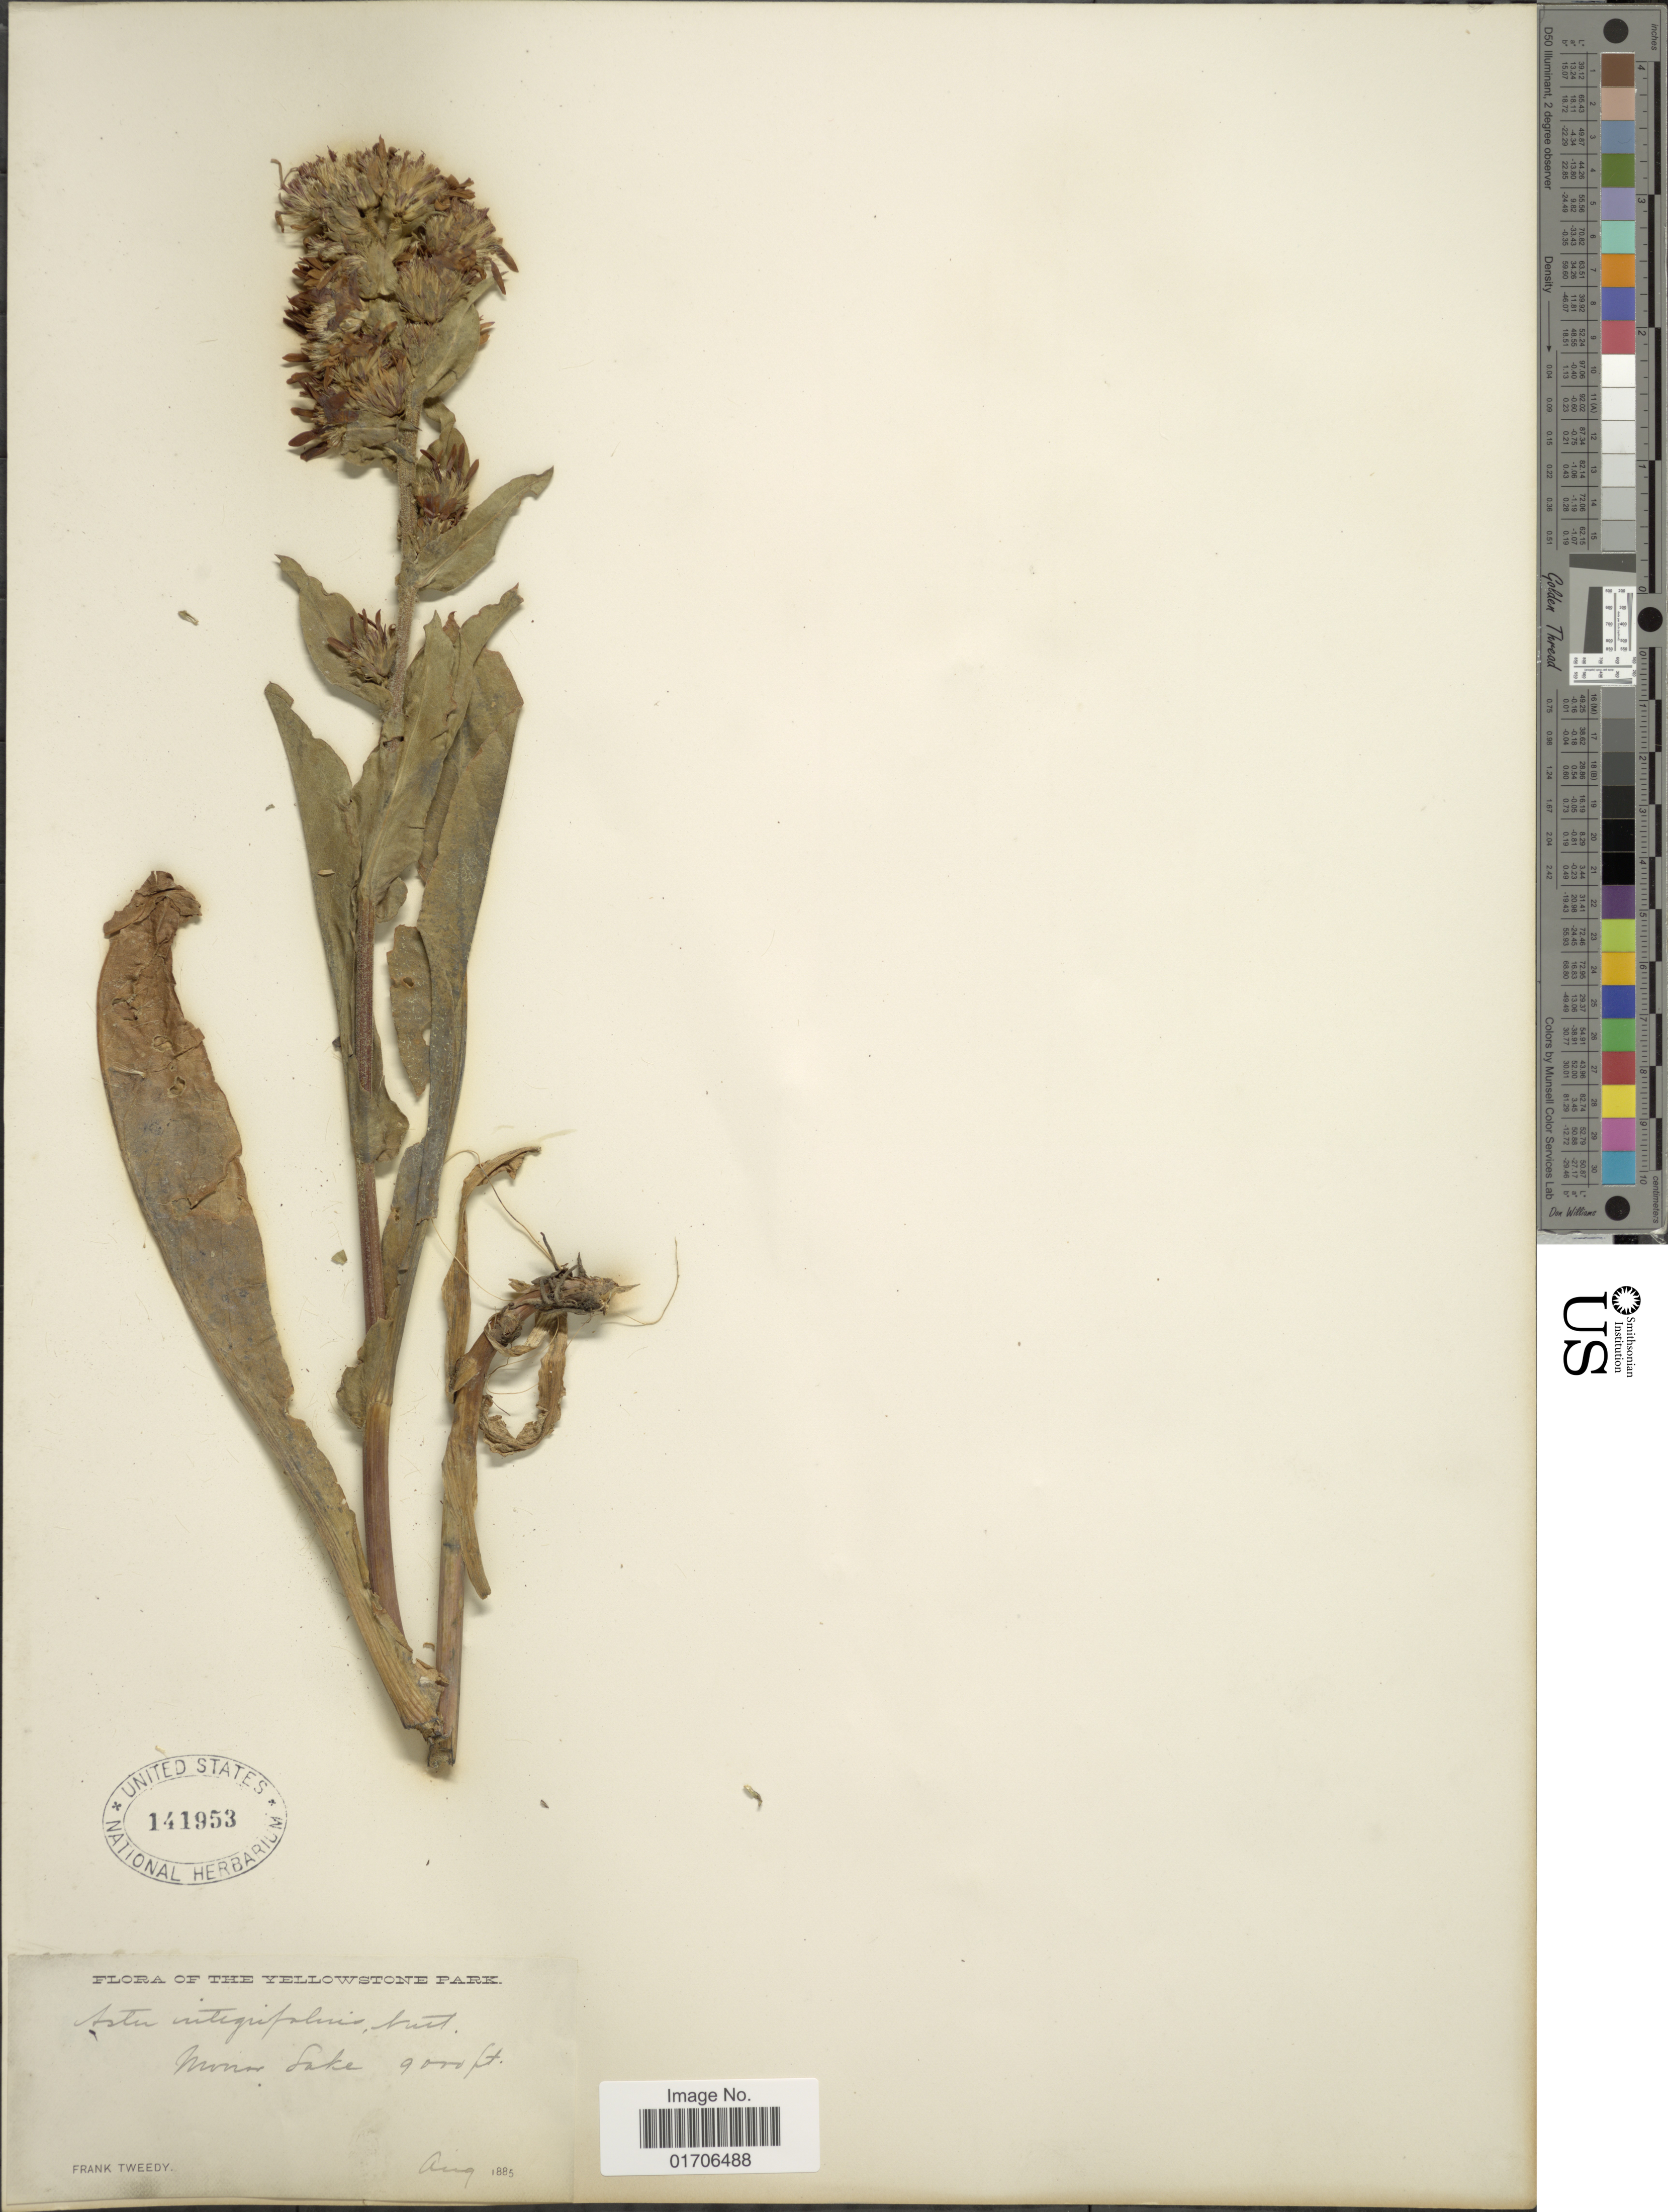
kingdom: Plantae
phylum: Tracheophyta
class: Magnoliopsida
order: Asterales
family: Asteraceae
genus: Eurybia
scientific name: Eurybia integrifolia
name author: (Nutt.) G.L. Nesom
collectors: F. Tweedy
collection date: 1885-08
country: United States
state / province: Wyoming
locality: Yellowstone Park. Minor Lake.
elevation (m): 2743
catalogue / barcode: US 141953